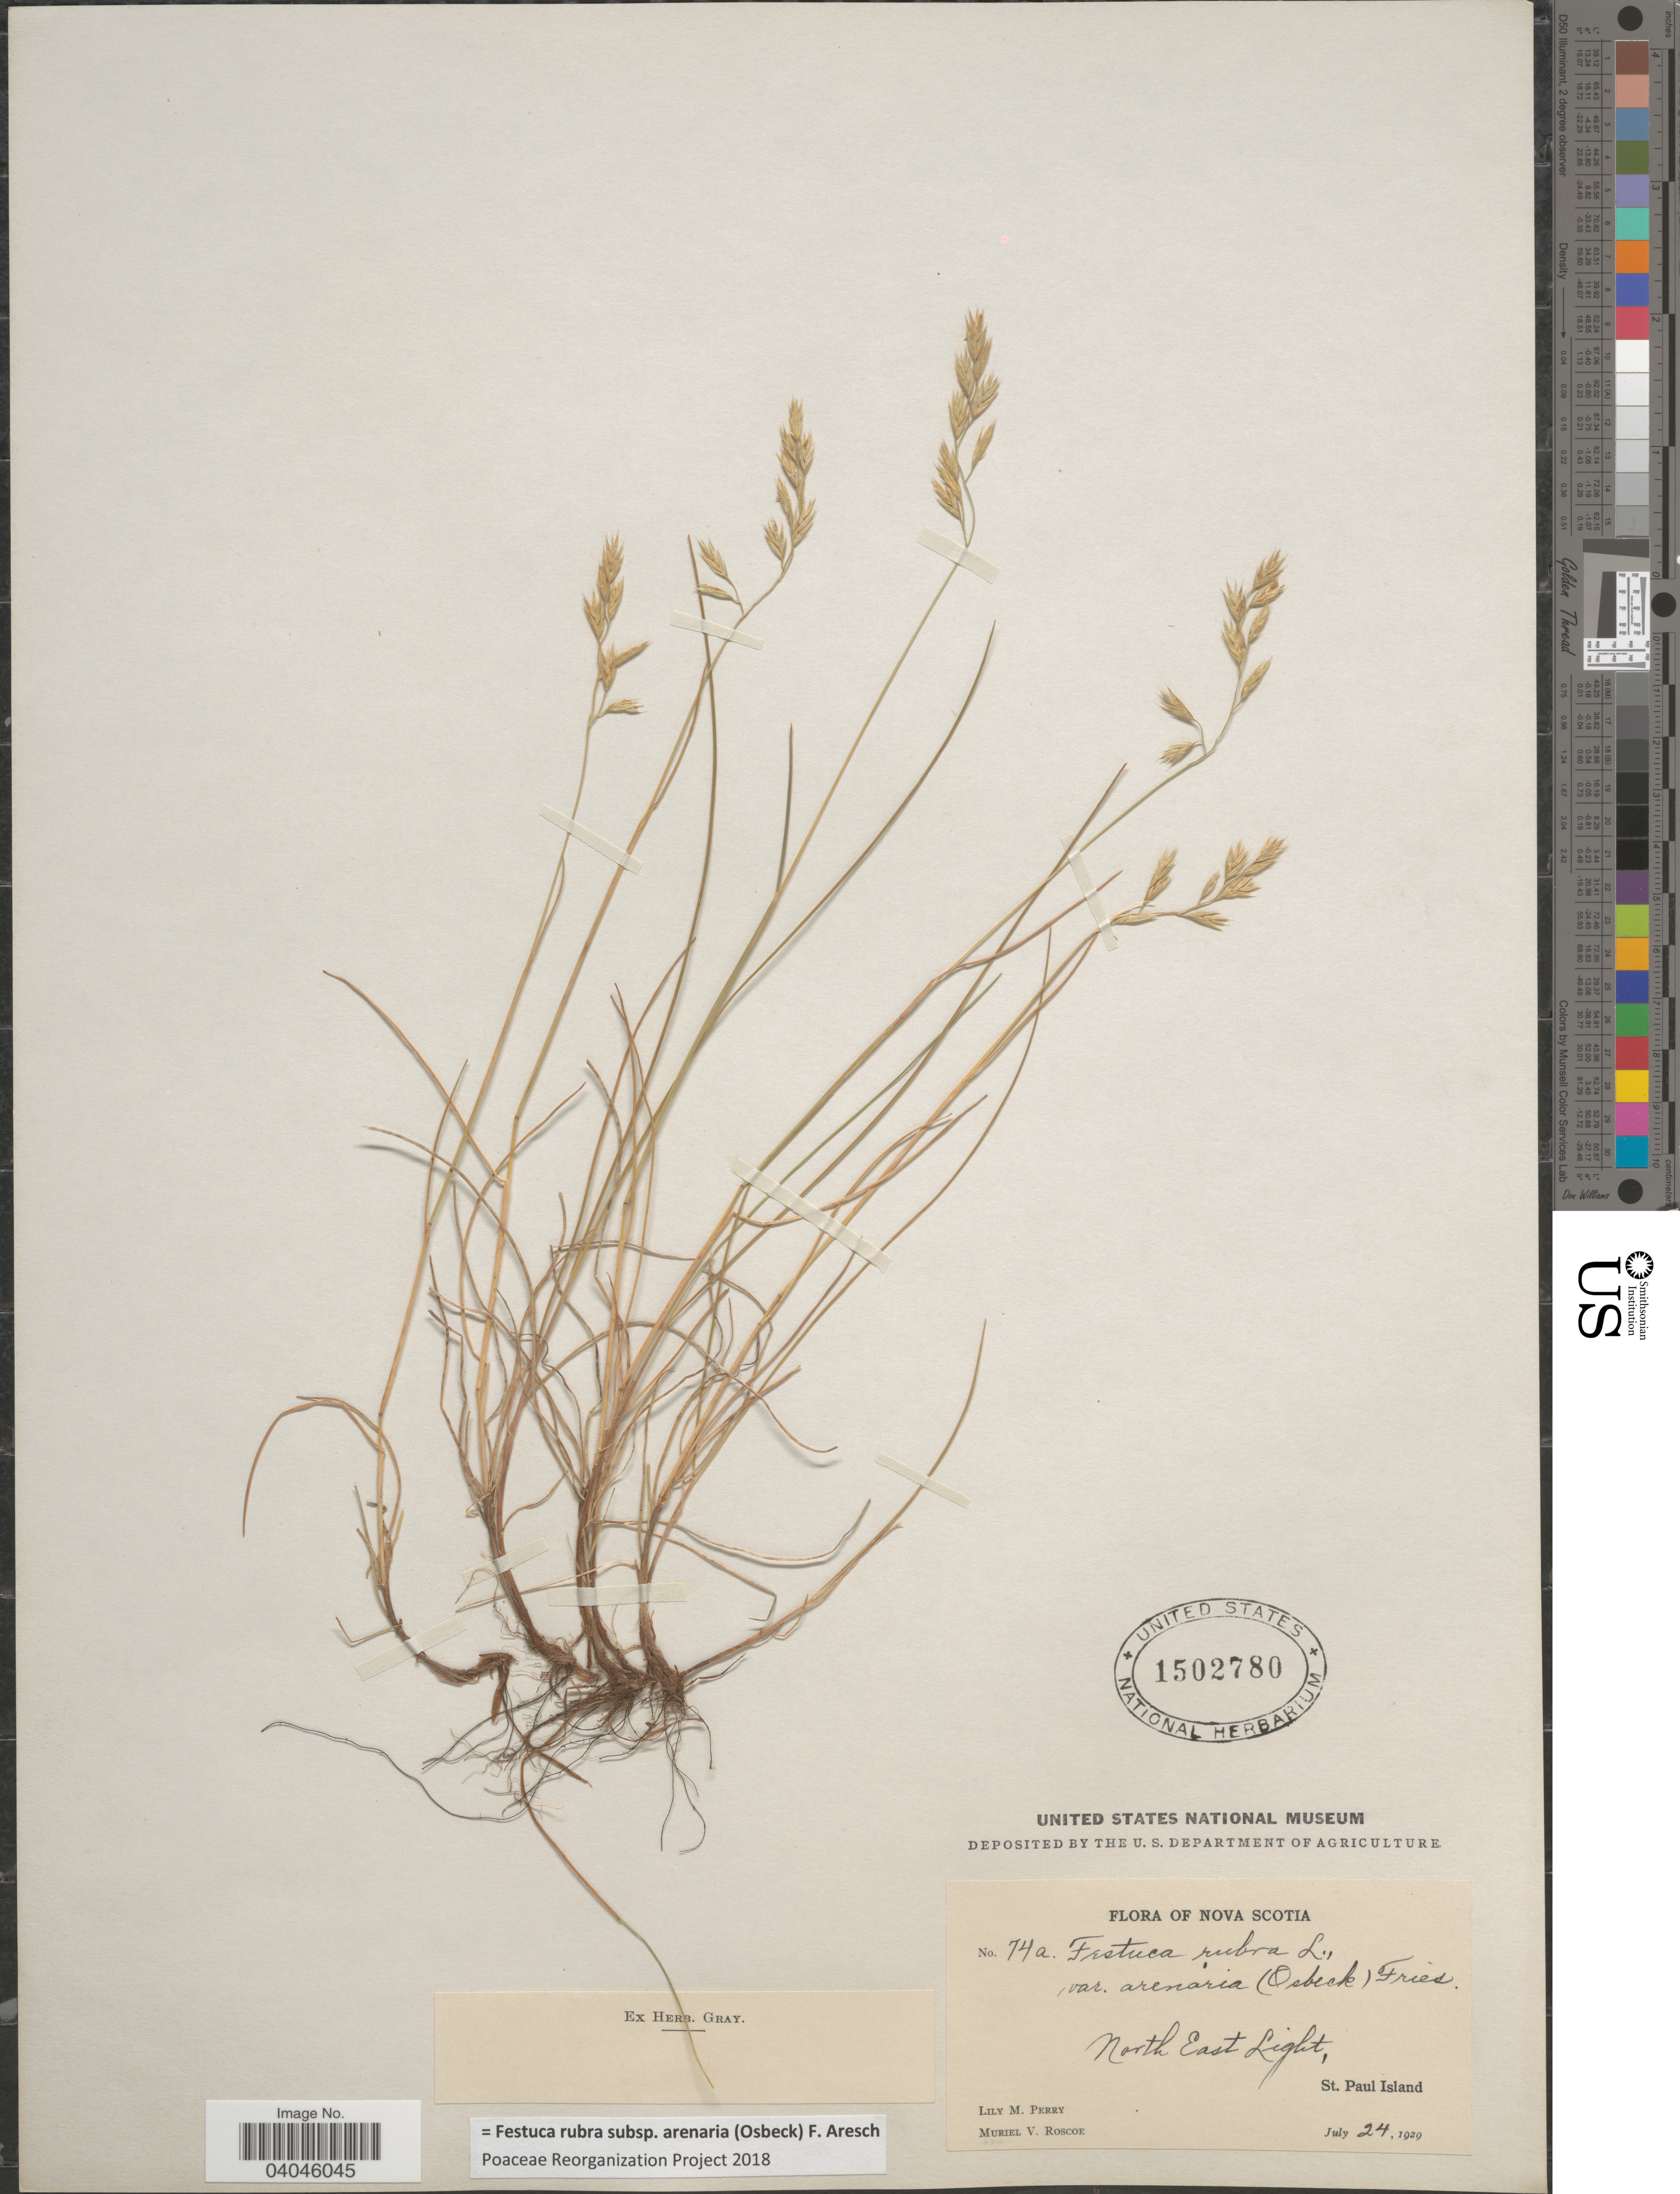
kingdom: Plantae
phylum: Tracheophyta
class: Liliopsida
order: Poales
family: Poaceae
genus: Festuca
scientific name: Festuca rubra subsp. arenaria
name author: (Osbeck) F. Aresch.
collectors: L. M. Perry & M. Roscoe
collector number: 74a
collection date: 1929-07-24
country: Canada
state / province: Nova Scotia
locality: North East Light, St. Paul Island.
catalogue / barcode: US 1502780